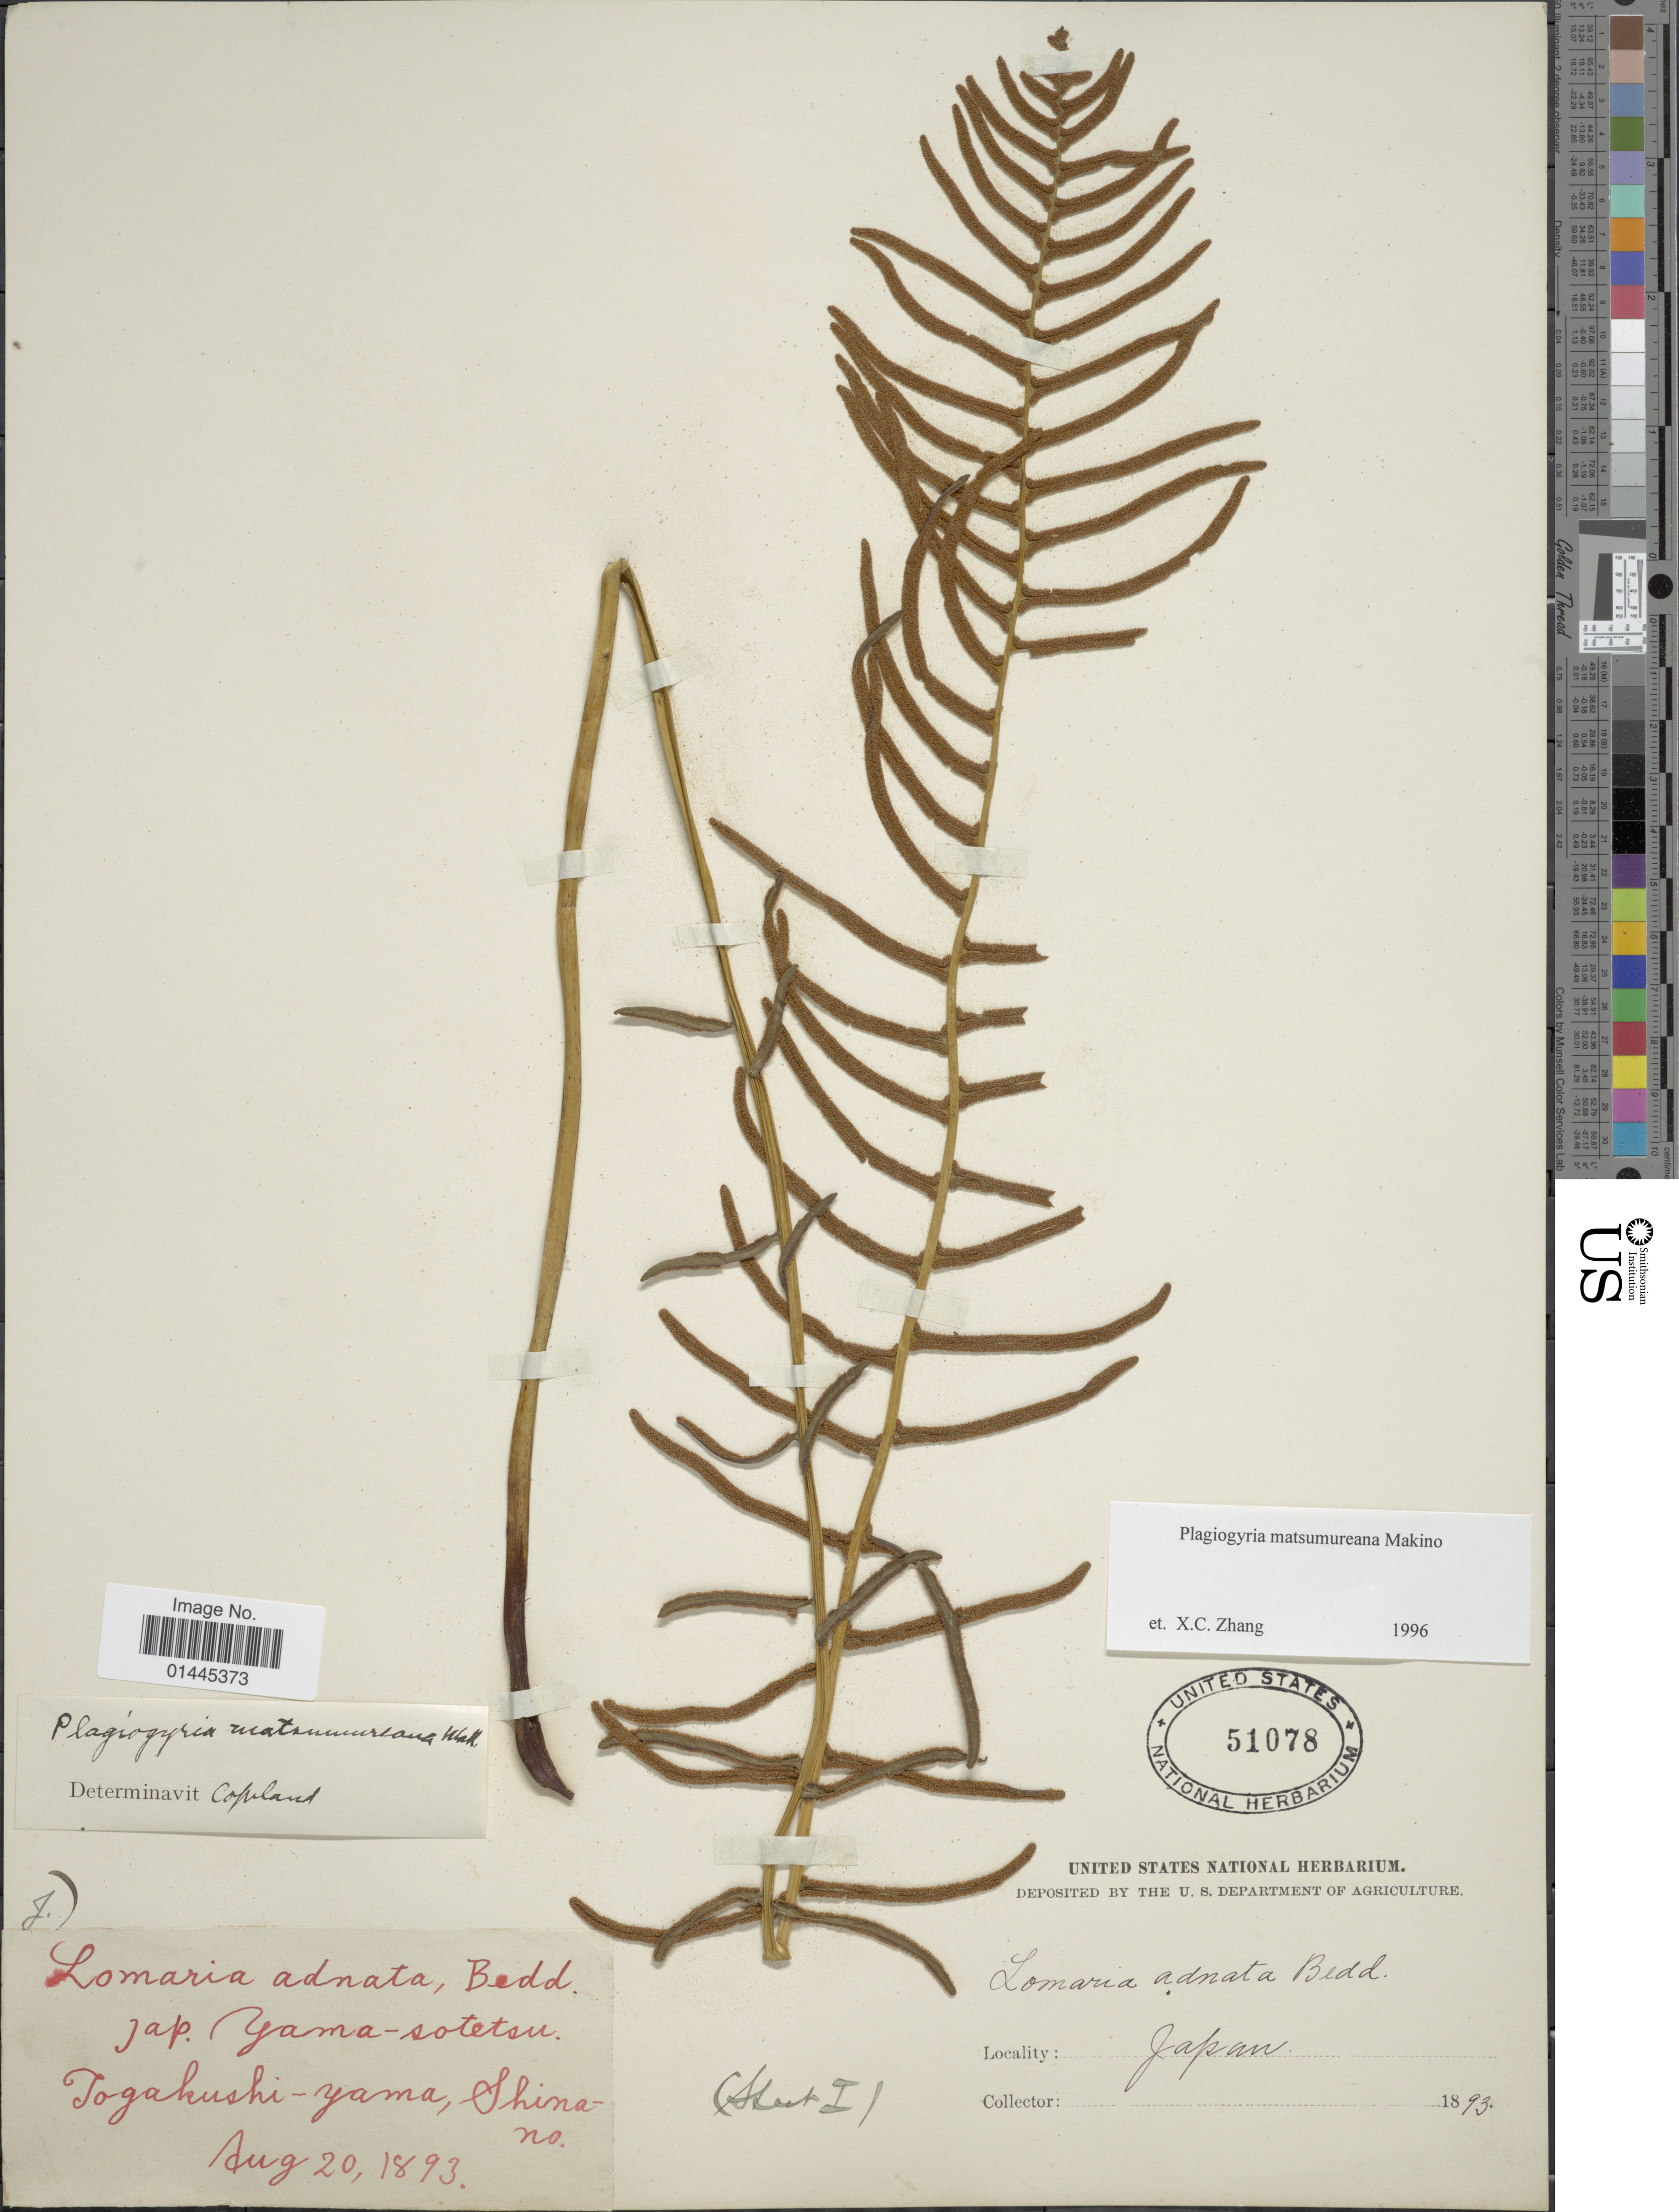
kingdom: Plantae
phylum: Tracheophyta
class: Polypodiopsida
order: Cyatheales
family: Plagiogyriaceae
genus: Plagiogyria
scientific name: Plagiogyria matsumureana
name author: (Makino) Makino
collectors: U.S. National Herbarium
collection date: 1893-08-20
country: Japan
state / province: Nagano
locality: Togakushi-yama, Shinano.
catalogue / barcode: US 51078